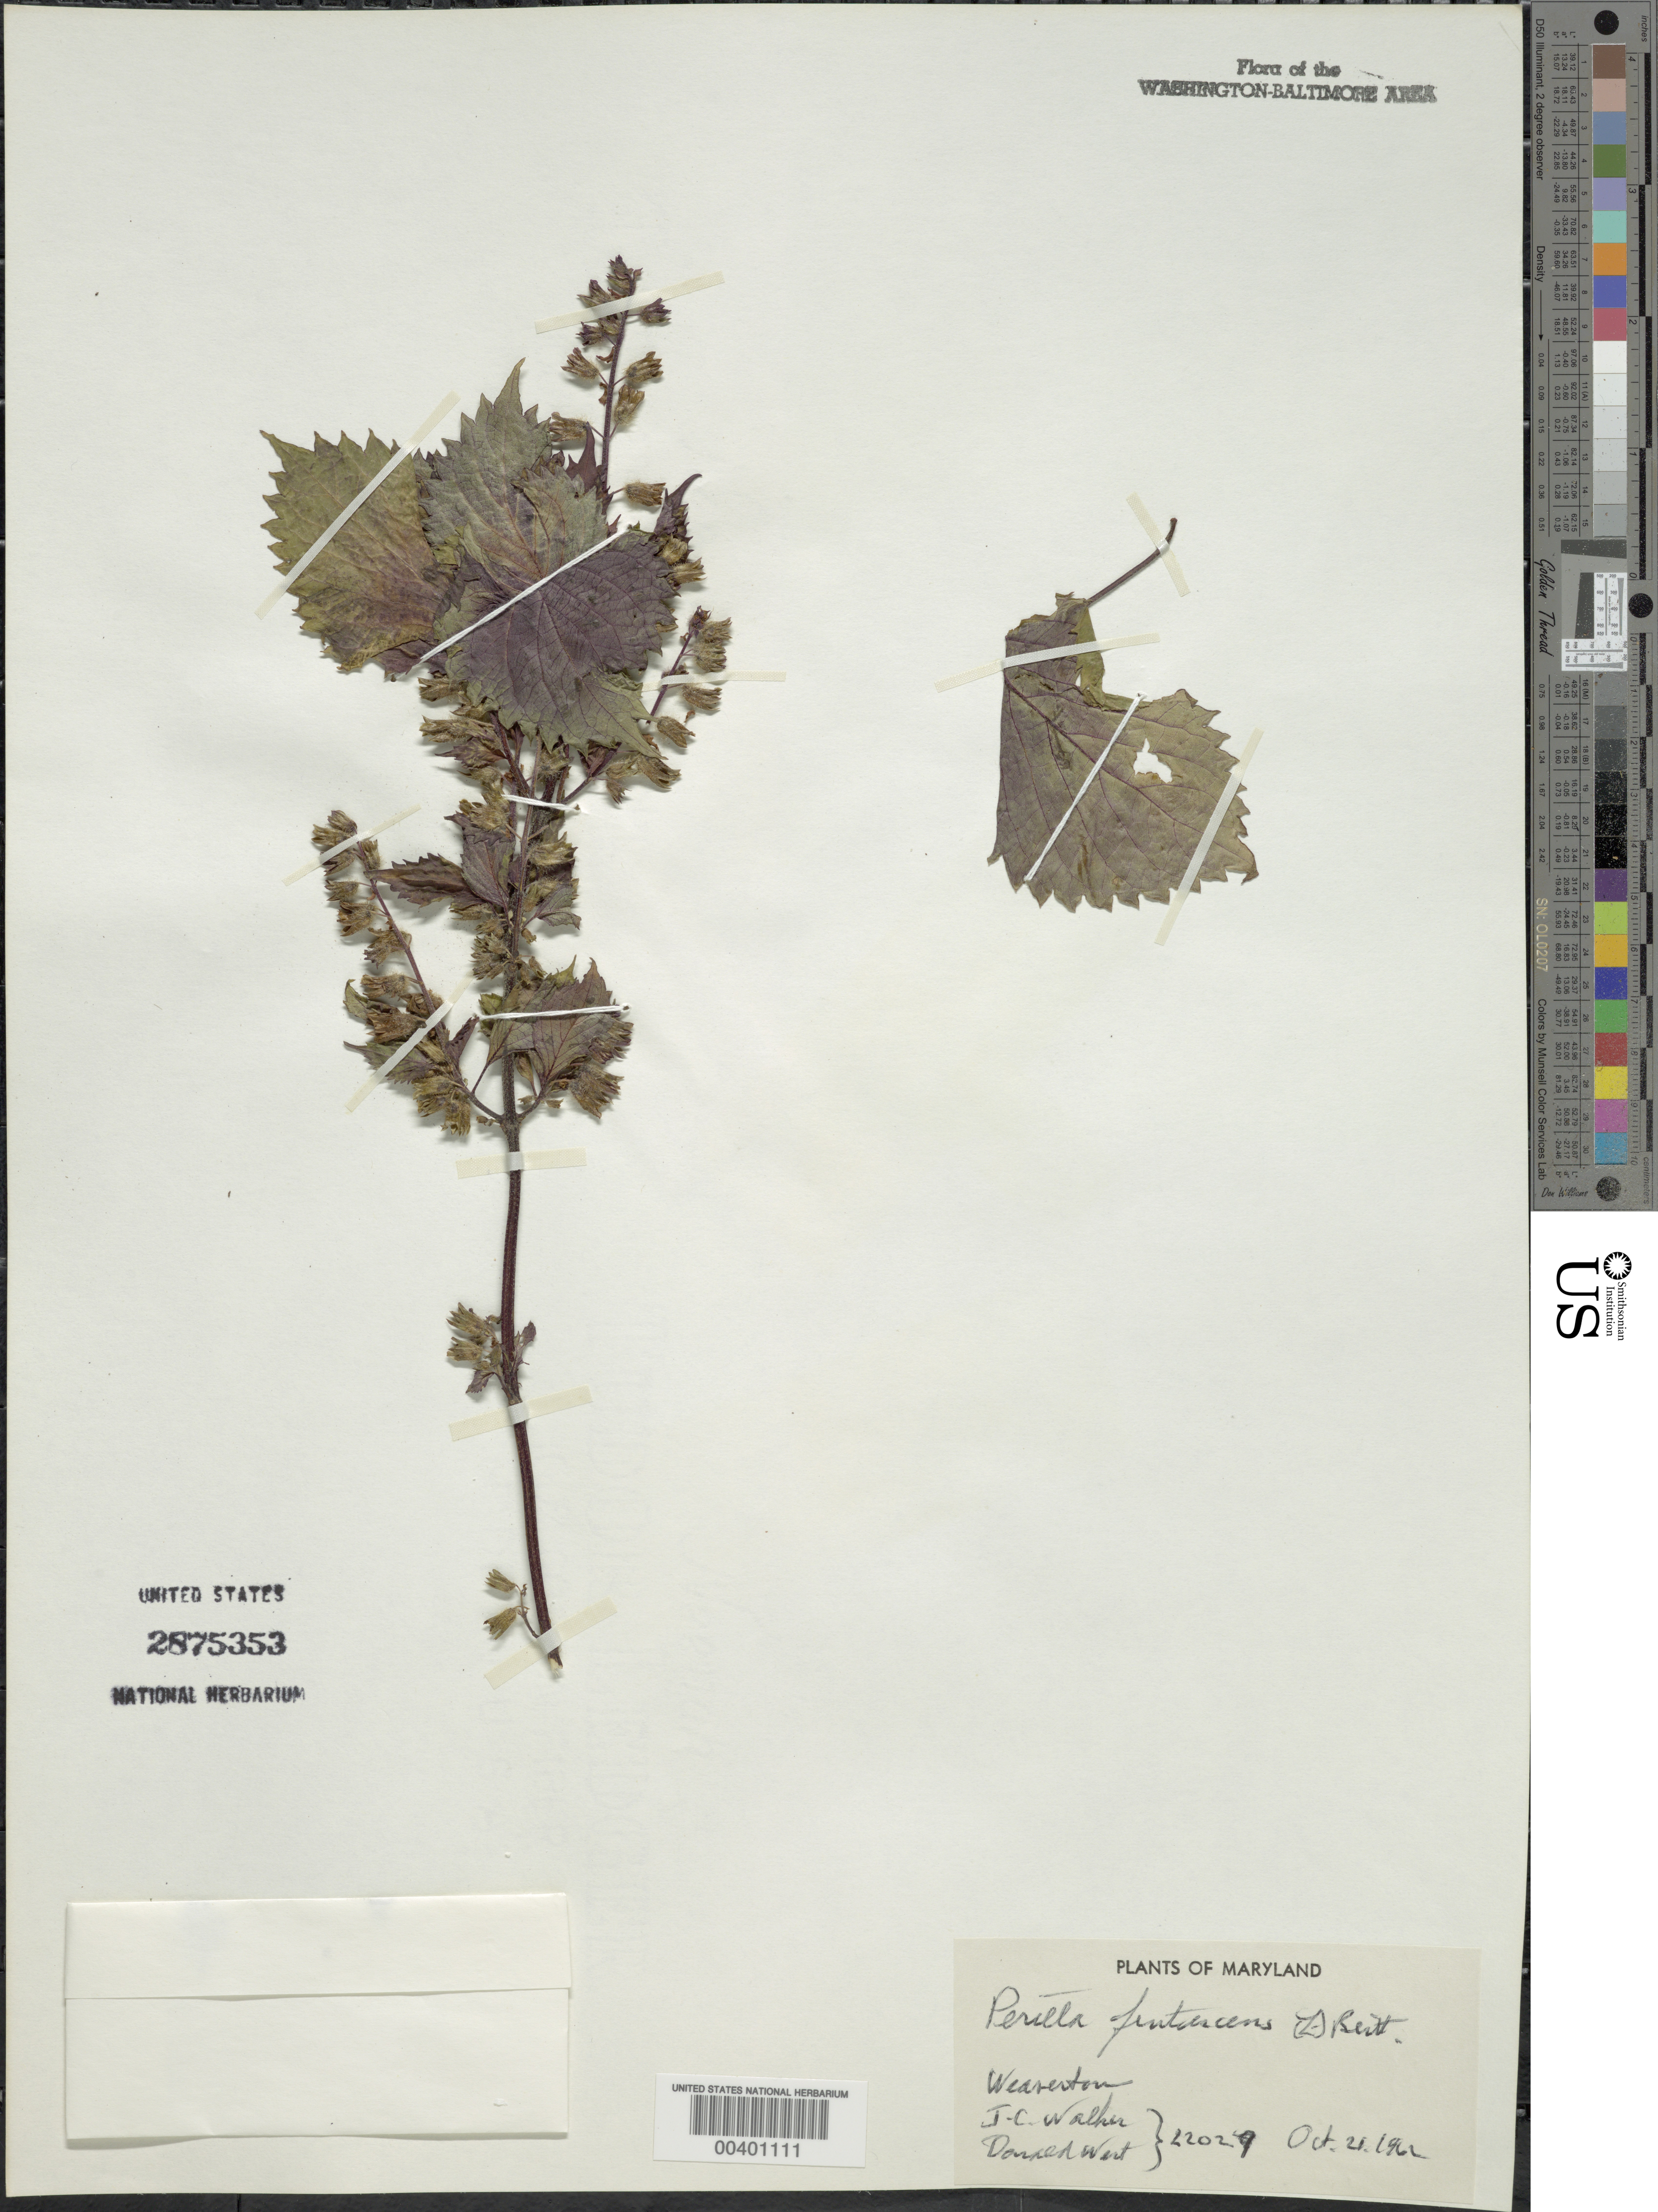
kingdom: Plantae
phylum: Tracheophyta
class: Magnoliopsida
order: Lamiales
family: Lamiaceae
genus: Perilla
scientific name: Perilla frutescens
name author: (L.) Britton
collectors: J. Walker & D. West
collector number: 22029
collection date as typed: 21 Oct 1962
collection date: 1962-10-21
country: United States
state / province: Maryland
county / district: Baltimore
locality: Weaverton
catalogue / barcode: US 2875353